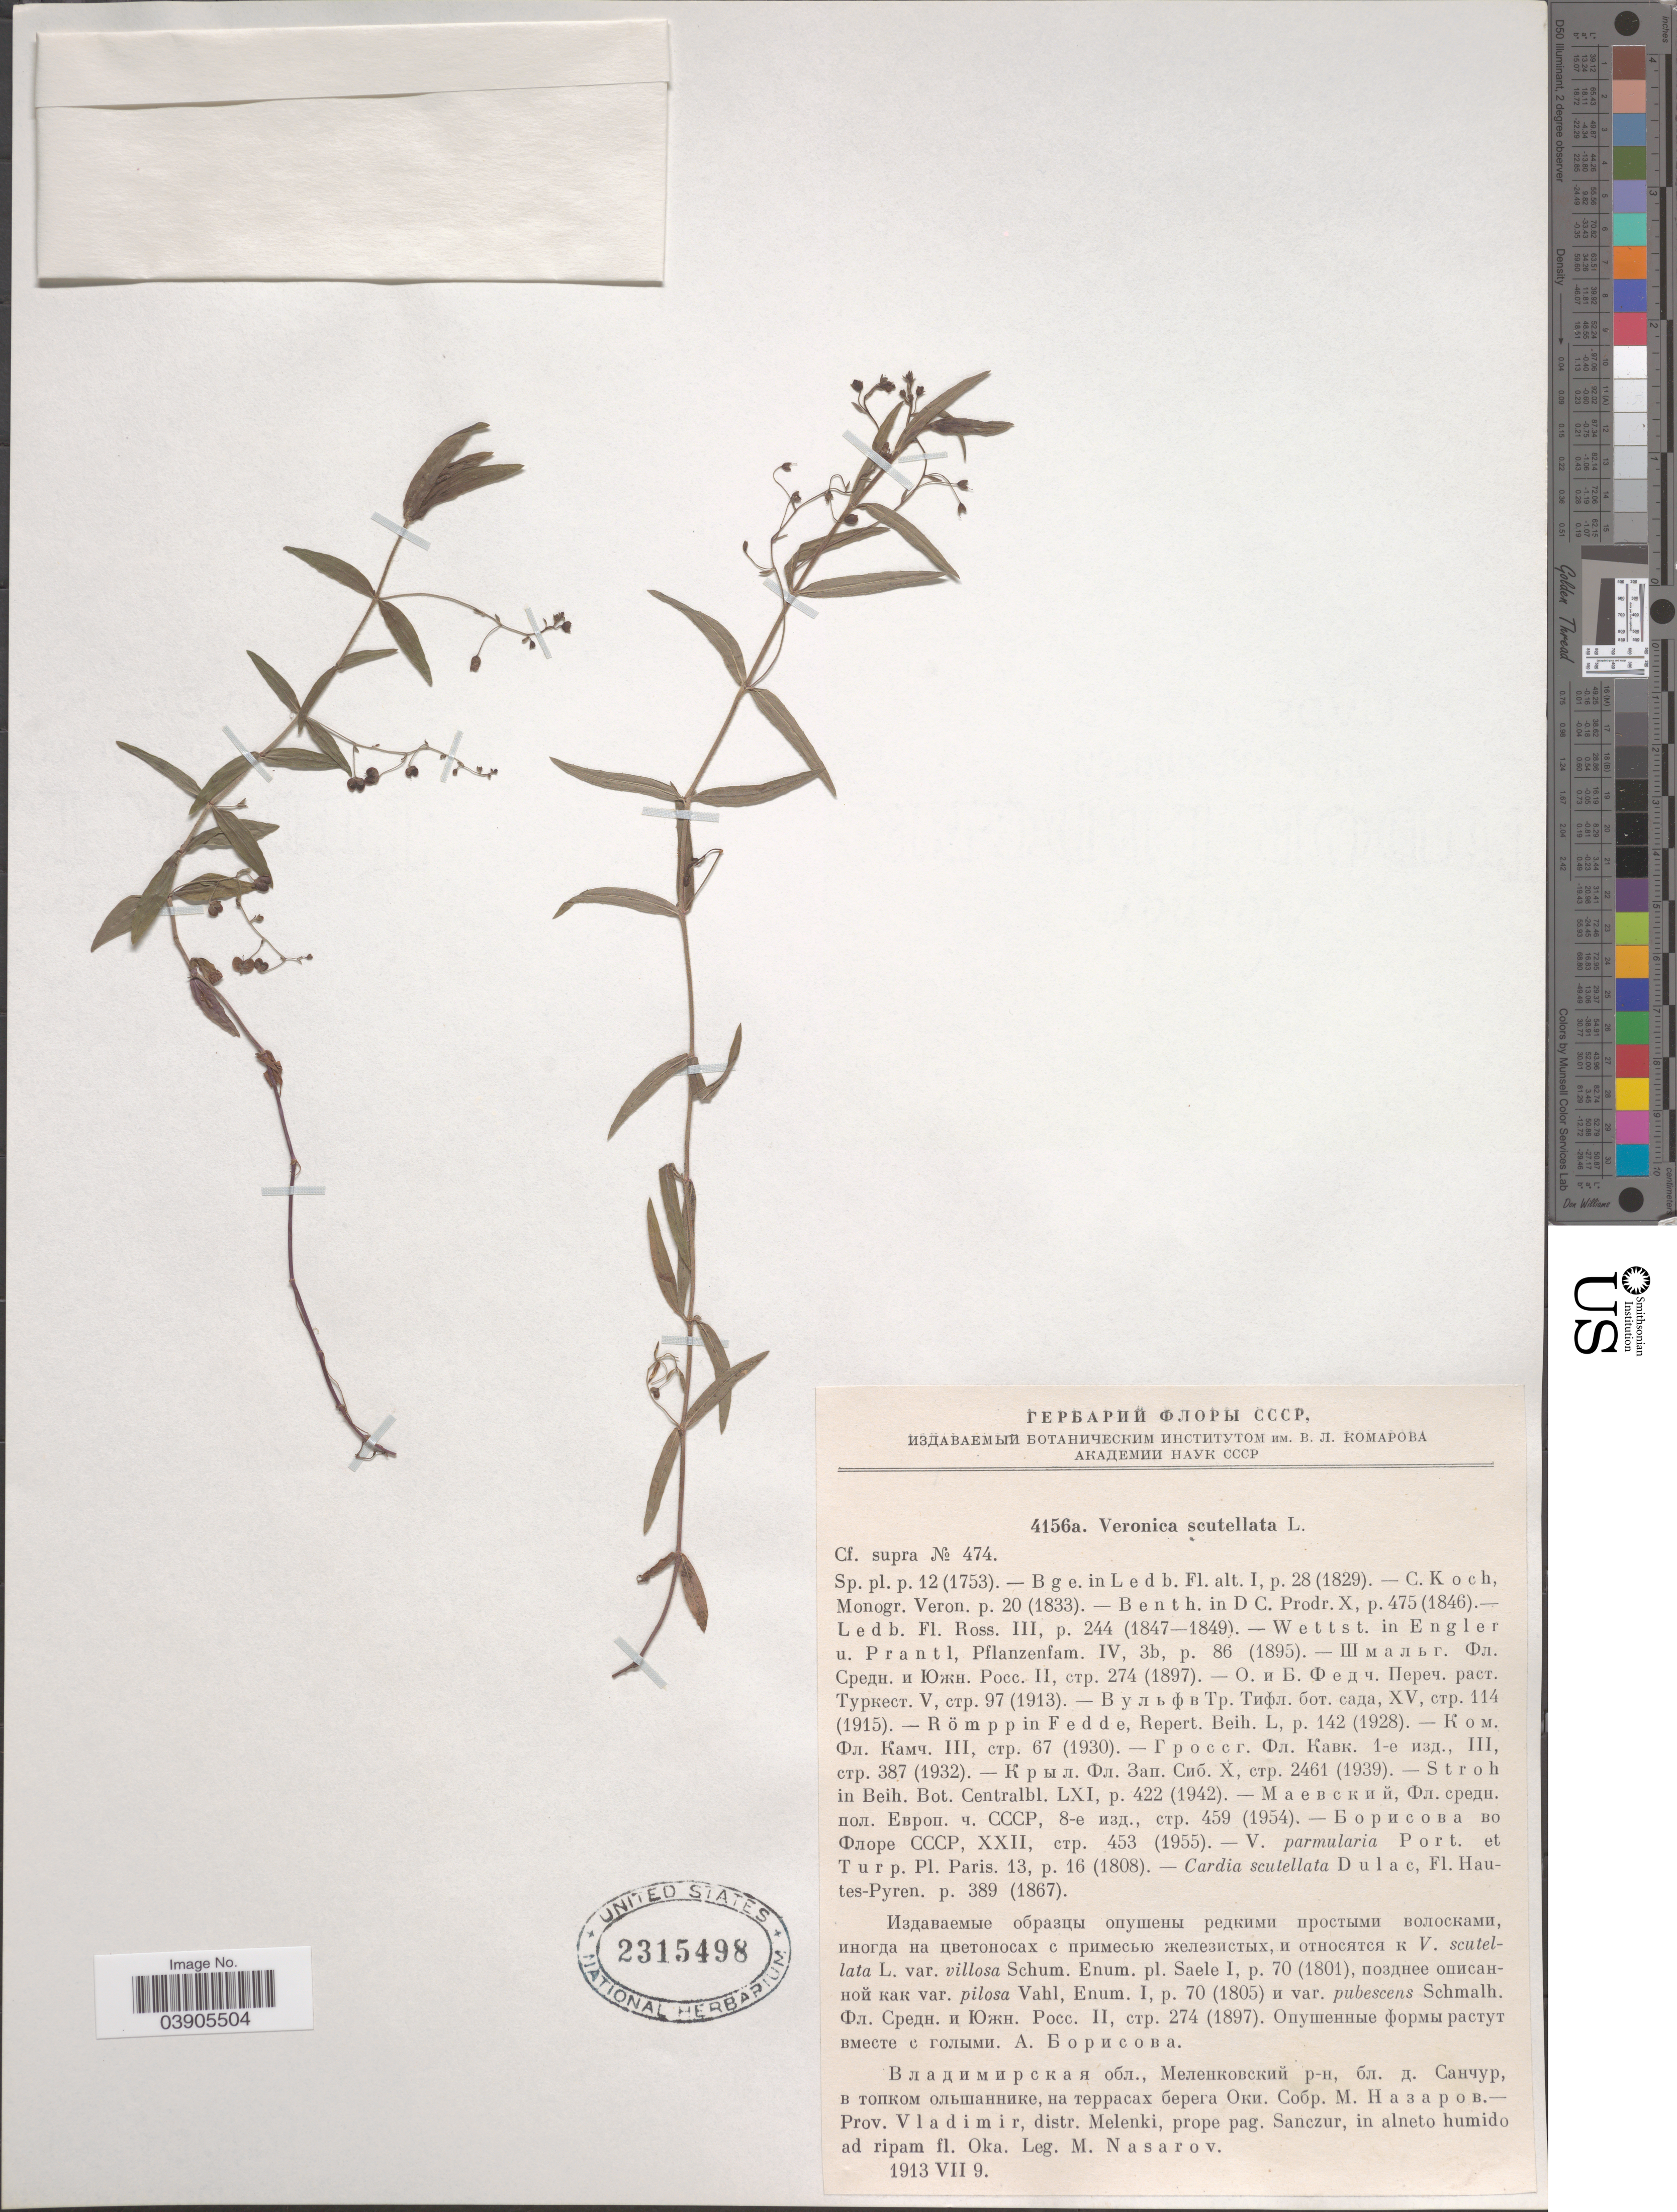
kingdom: Plantae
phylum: Tracheophyta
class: Magnoliopsida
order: Lamiales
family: Plantaginaceae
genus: Veronica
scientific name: Veronica scutellata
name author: L.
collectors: M. Nasarov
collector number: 4156a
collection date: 1913-07-09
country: Russian Federation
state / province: Vladimir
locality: Distr. Melenki, prope pag. Sanczur, in alneto humido ad ripam fl. Oka.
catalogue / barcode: US 2315498